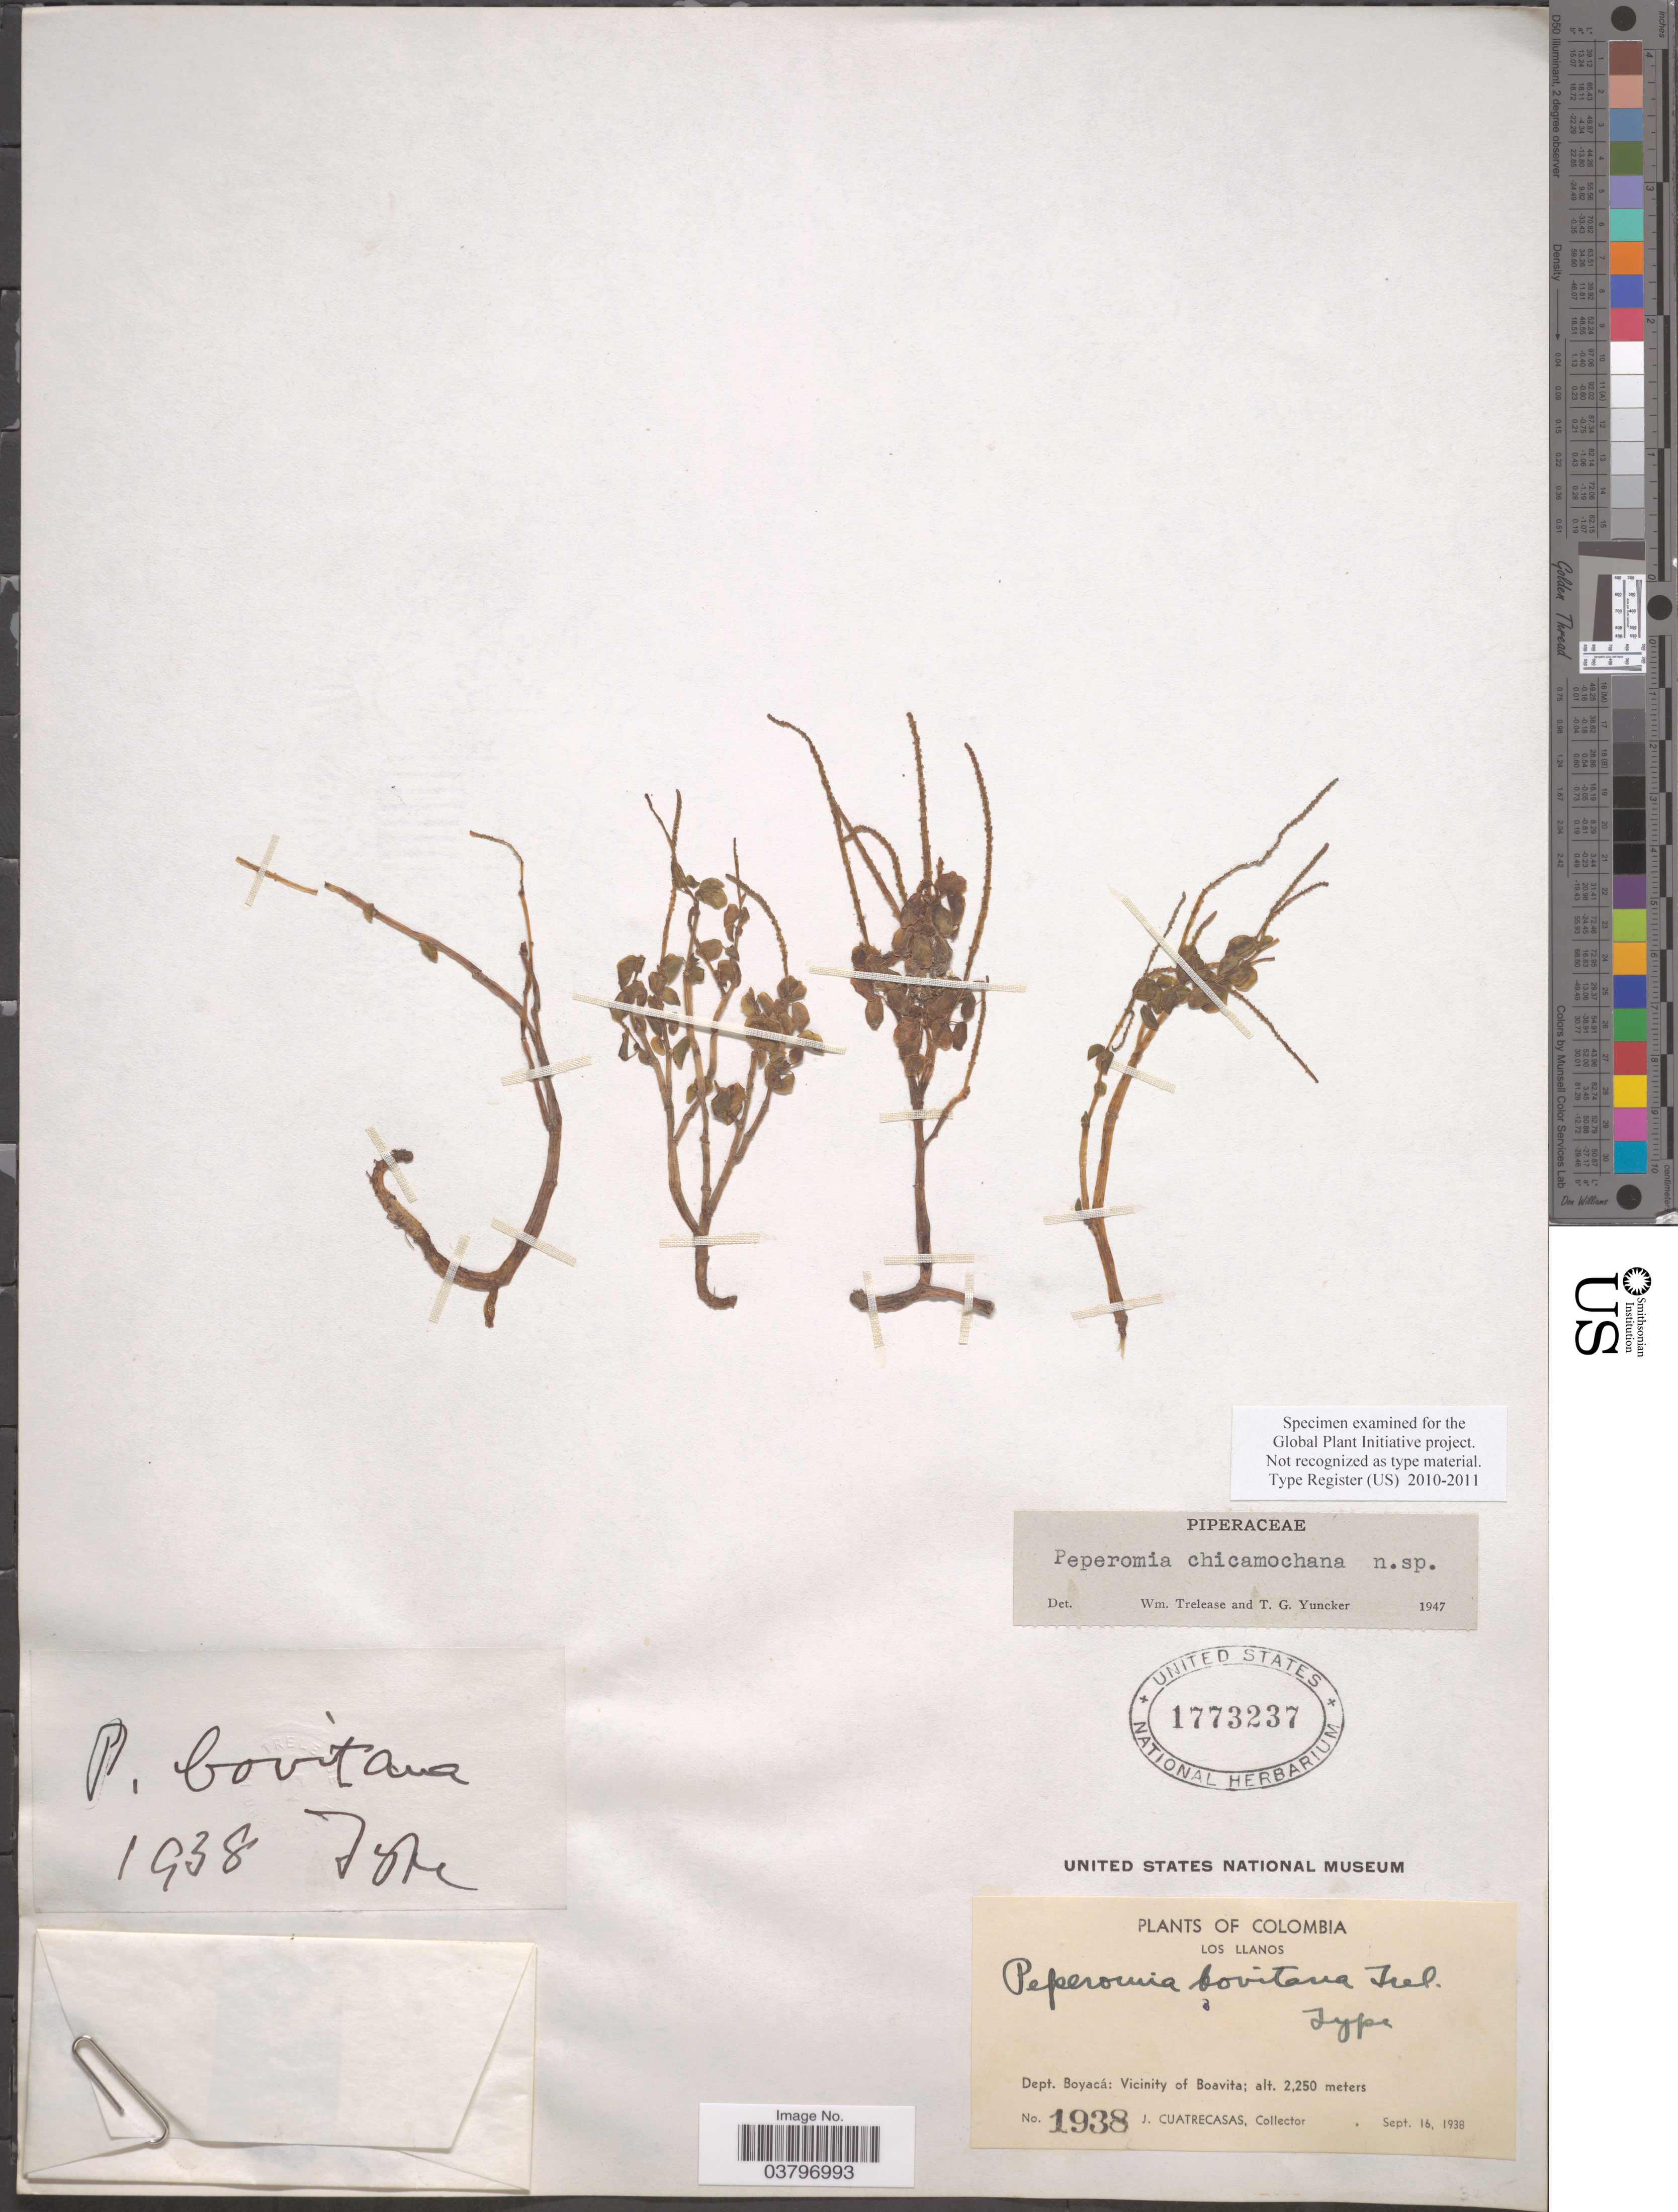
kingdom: Plantae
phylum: Tracheophyta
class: Magnoliopsida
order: Piperales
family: Piperaceae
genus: Peperomia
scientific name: Peperomia chicamochana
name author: Trel. & Yunck.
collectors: J. Cuatrecasas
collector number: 1938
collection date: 1938-09-16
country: Colombia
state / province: Boyacá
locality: Los Llanos. Dept. Boyacá: Vicinity of Boavita.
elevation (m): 2250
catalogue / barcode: US 1773237